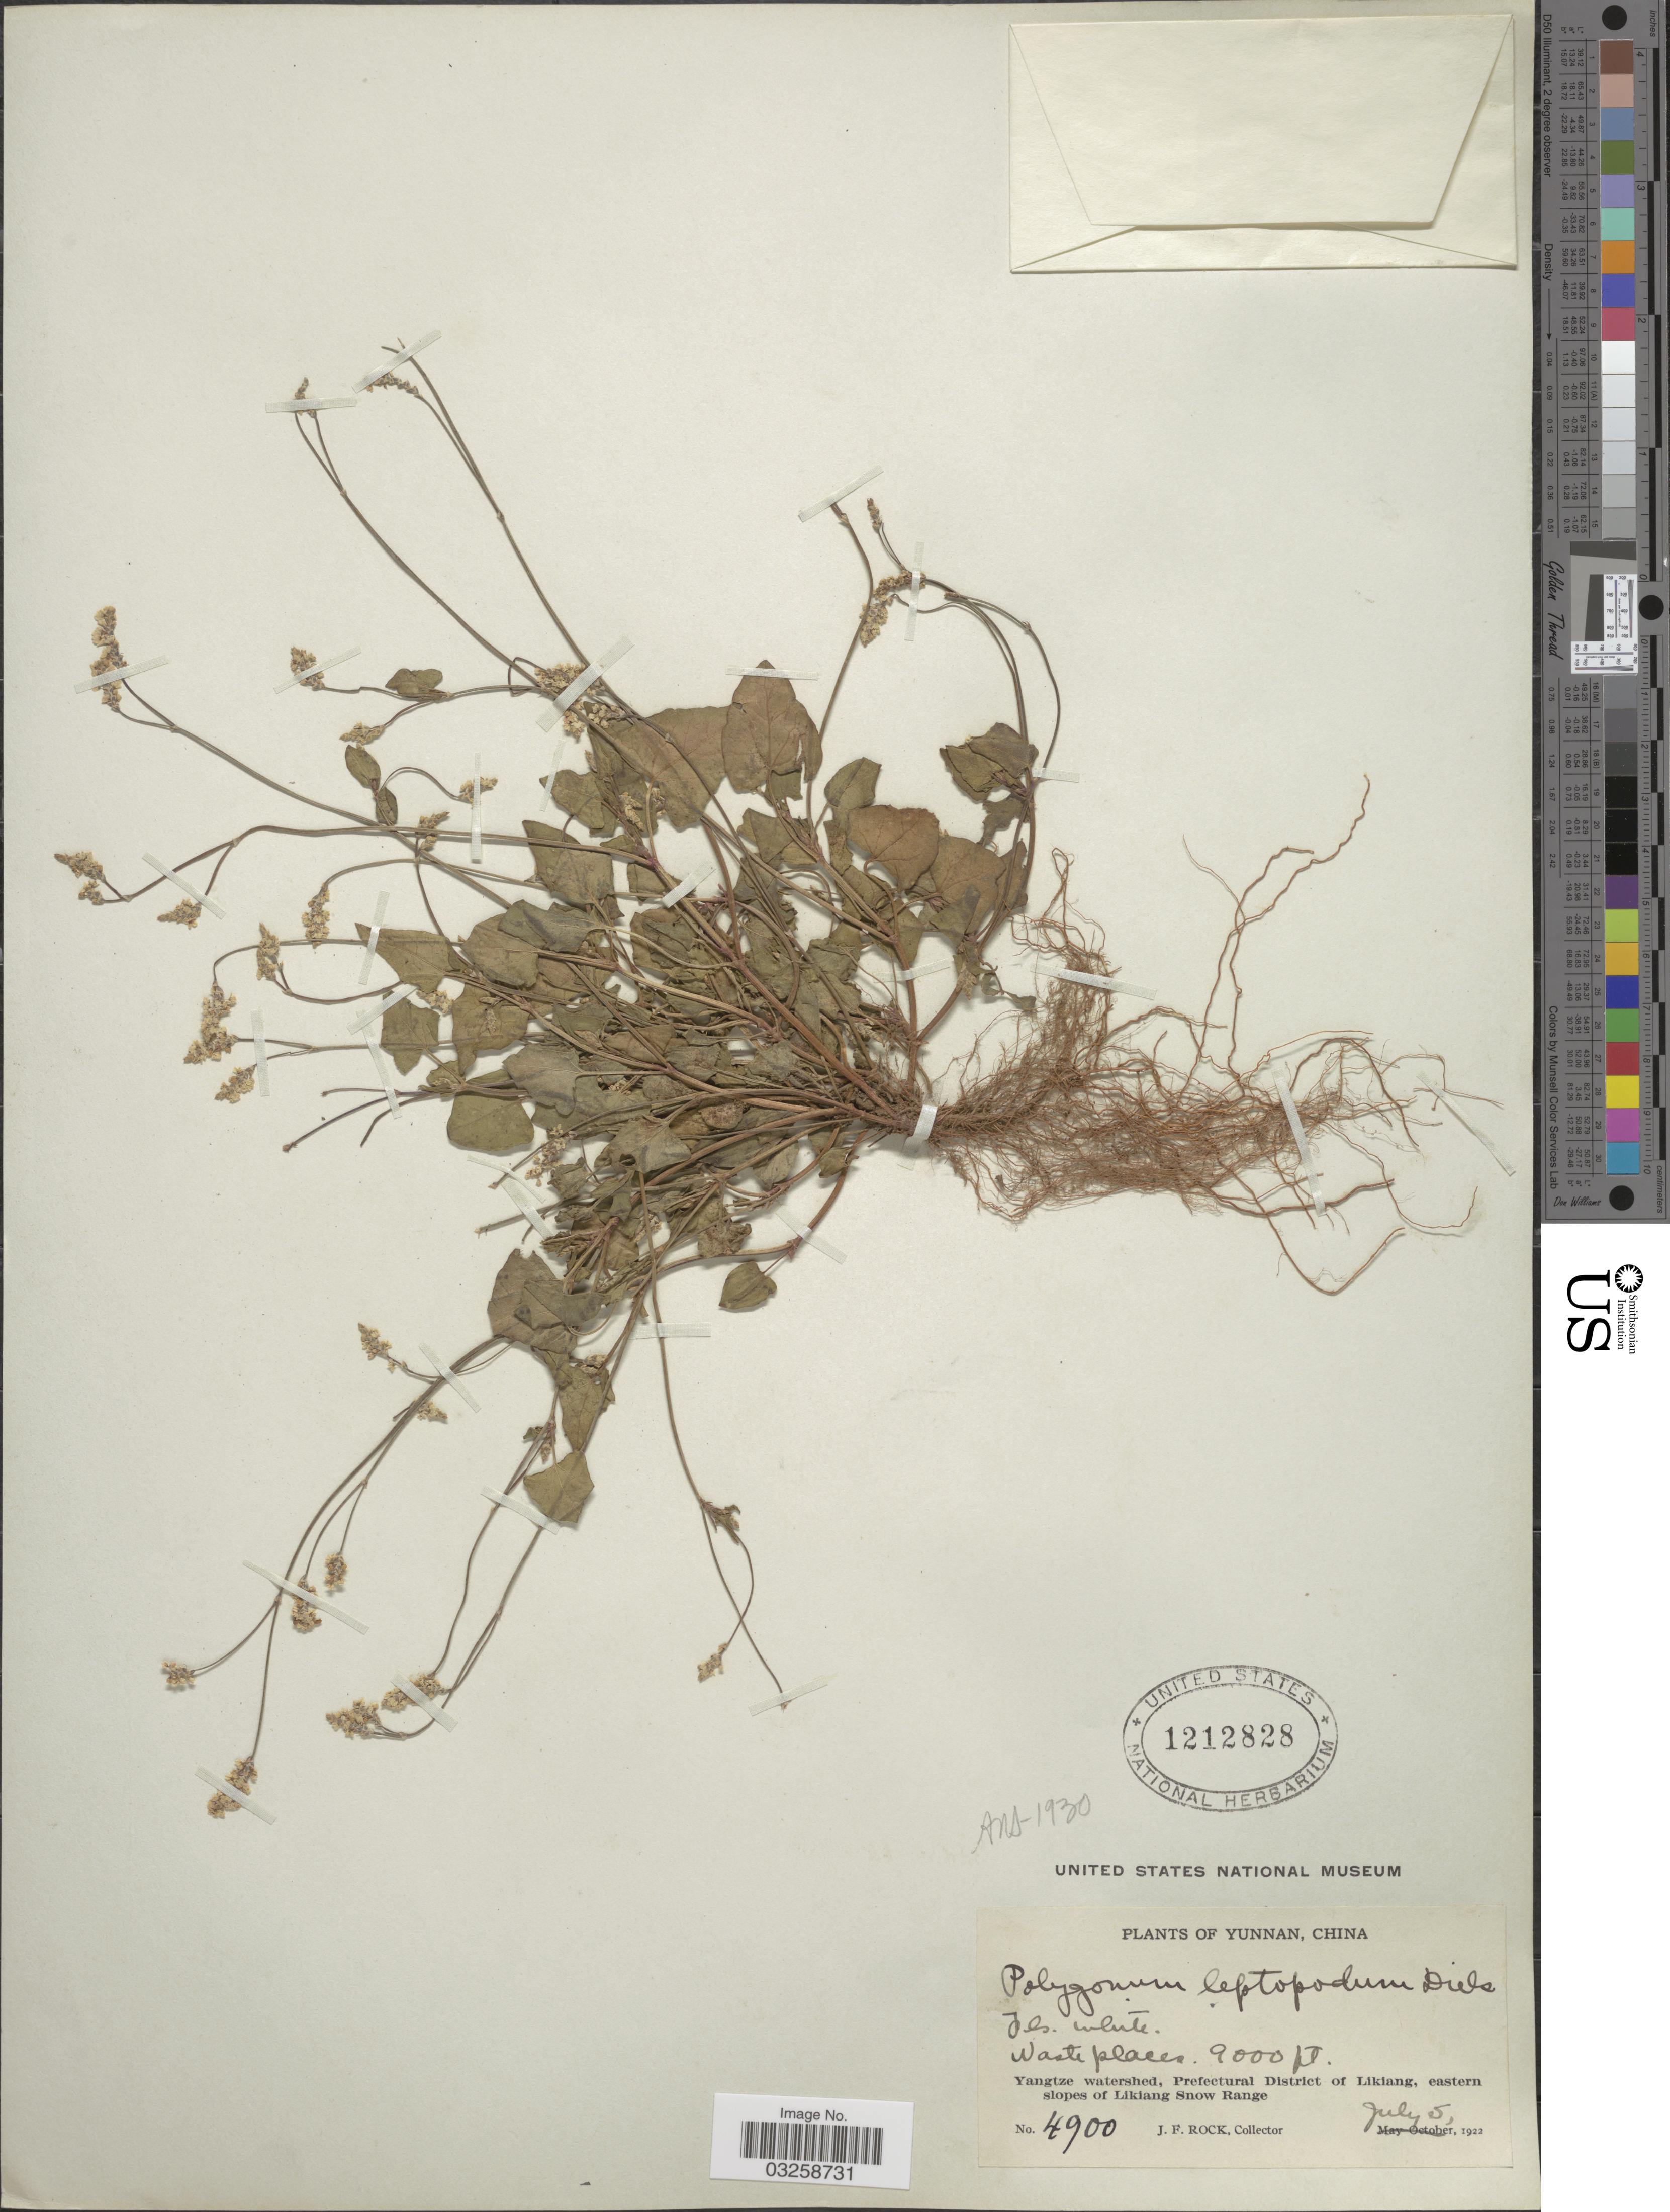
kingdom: Plantae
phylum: Tracheophyta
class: Magnoliopsida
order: Caryophyllales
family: Polygonaceae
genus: Polygonum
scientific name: Polygonum leptopodum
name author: Diels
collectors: J. Rock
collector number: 4900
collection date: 1922-07-05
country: China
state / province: Yunnan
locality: Yangtze watershed, Prefectural District of Likiang, eastern slopes of Likiang Snow Range.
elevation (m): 2743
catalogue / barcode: US 1212828